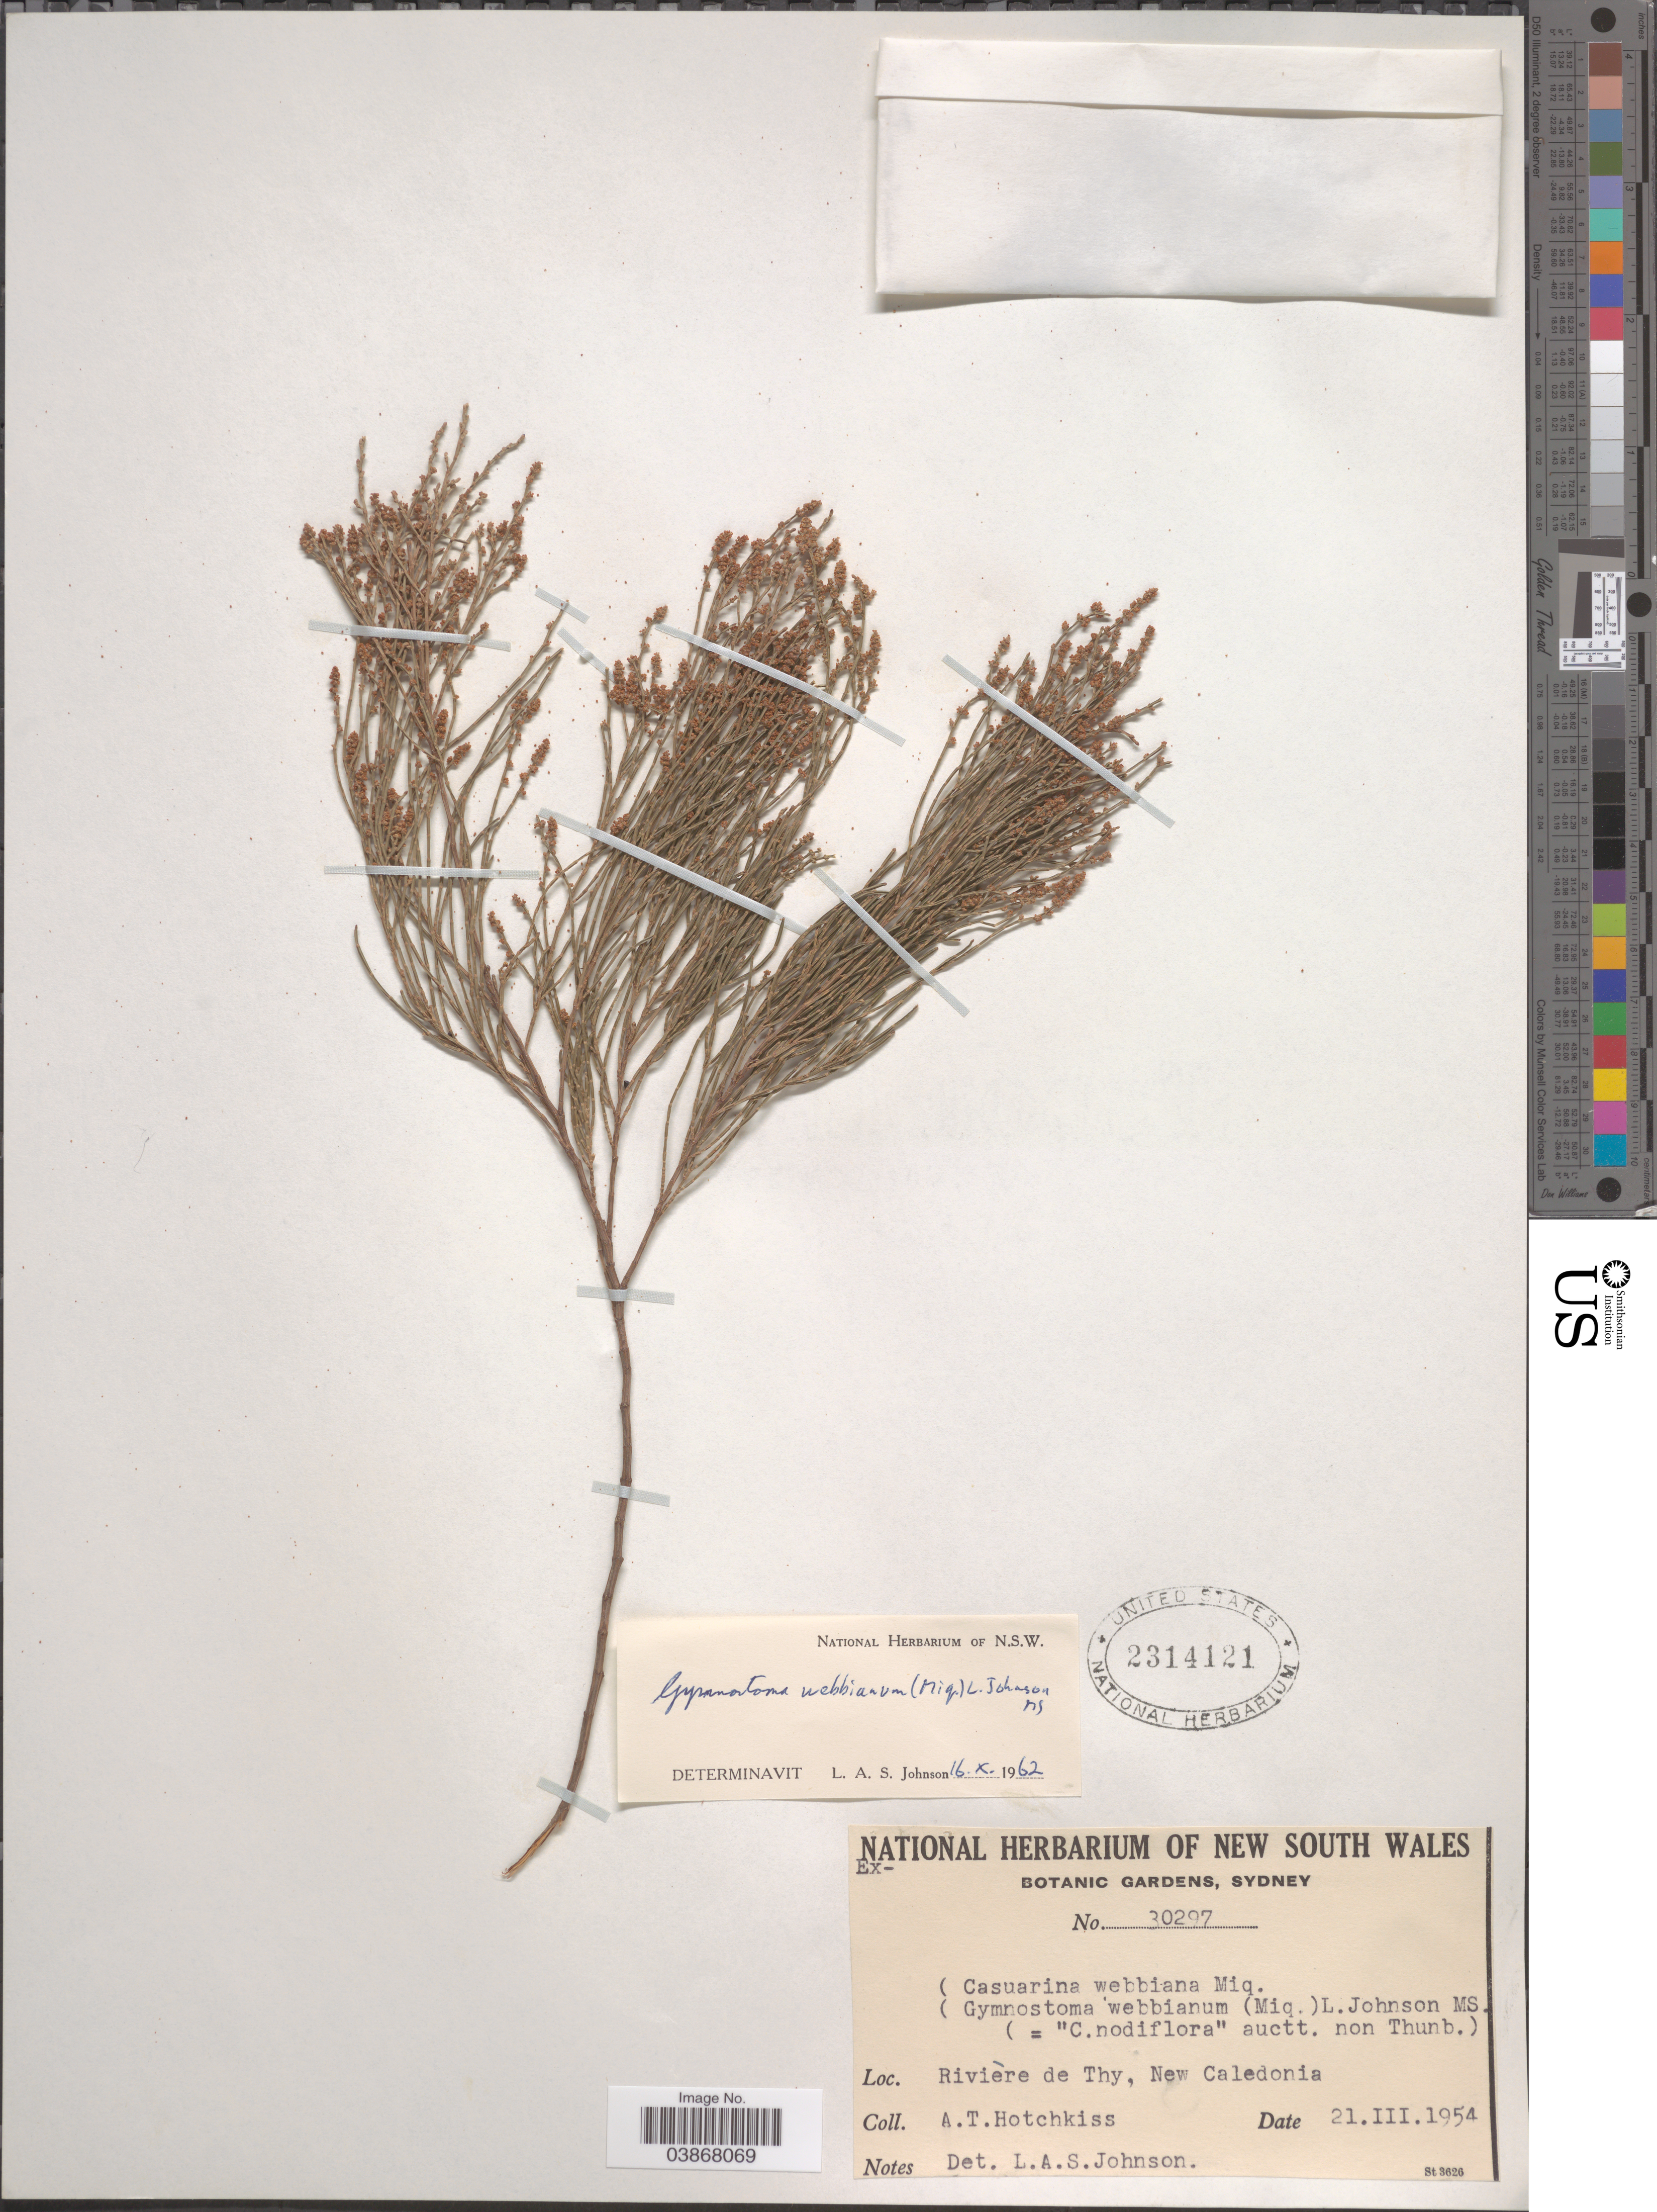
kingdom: Plantae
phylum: Tracheophyta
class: Magnoliopsida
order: Fagales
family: Casuarinaceae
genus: Gymnostoma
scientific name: Gymnostoma webbianum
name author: (Miq.) L.A.S. Johnson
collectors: A. Hotchkiss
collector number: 30297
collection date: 1954-03-21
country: New Caledonia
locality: Rivière de Thy.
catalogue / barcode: US 2314121